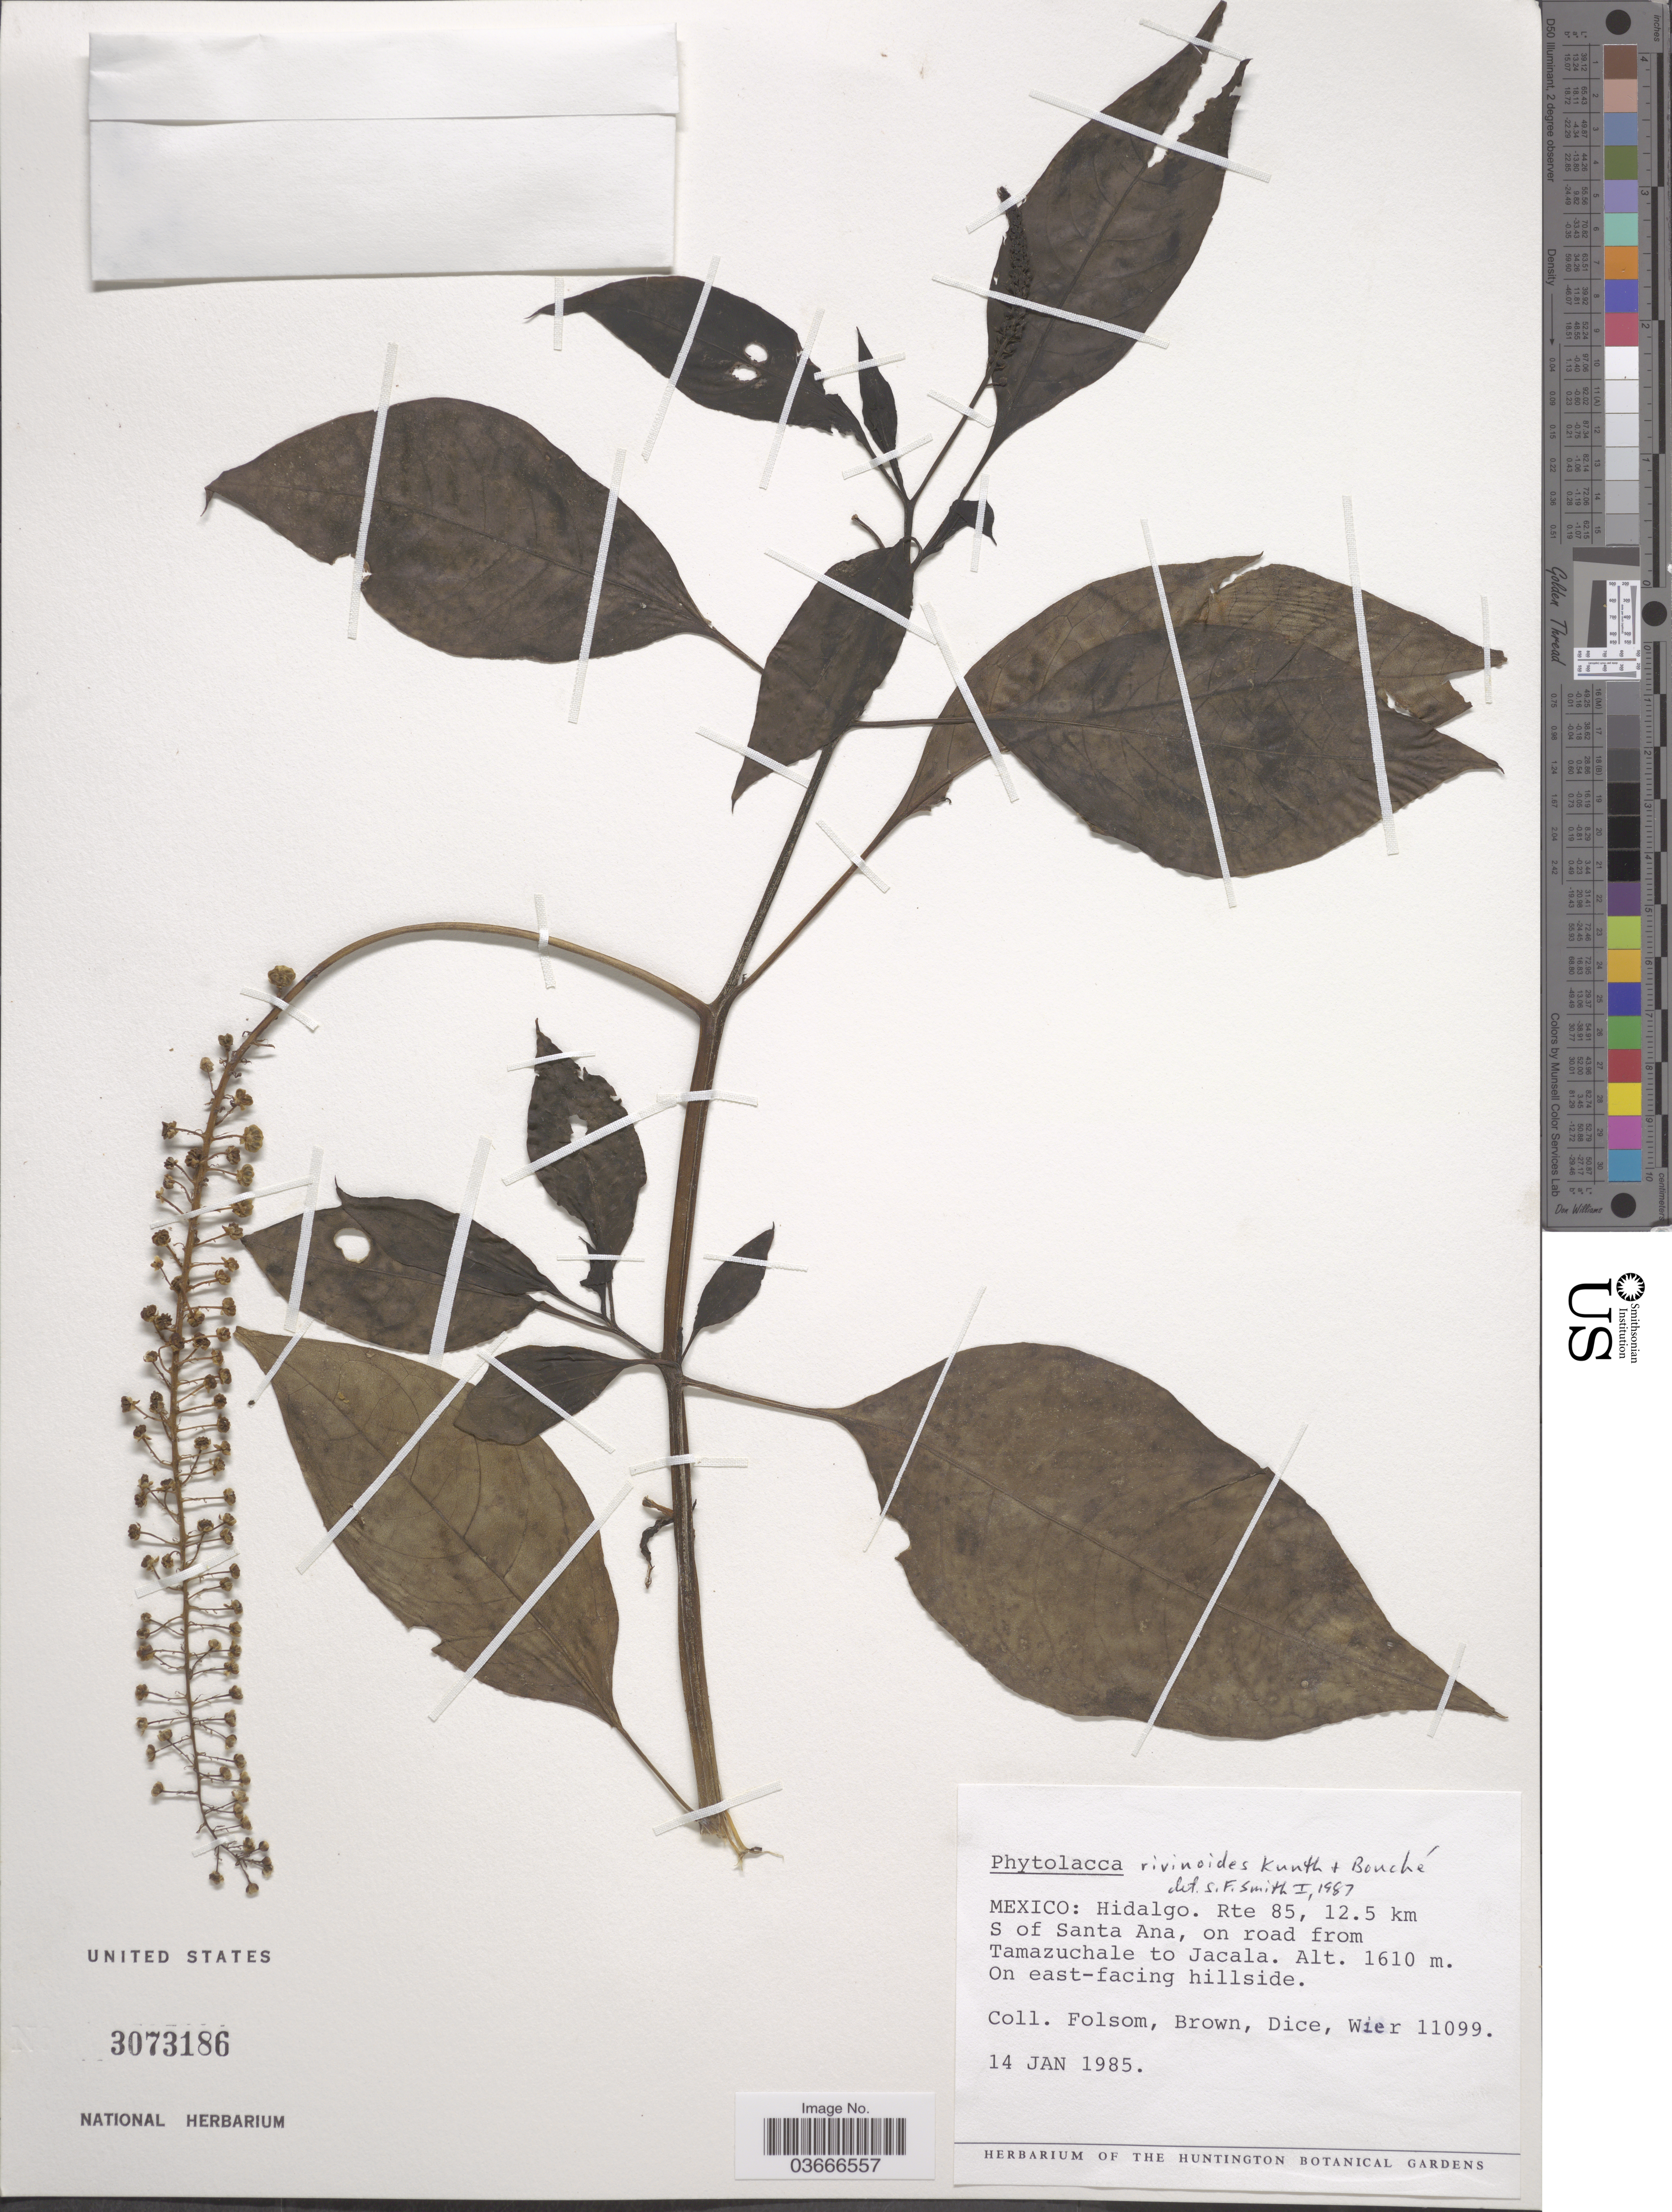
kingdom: Plantae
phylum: Tracheophyta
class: Magnoliopsida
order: Caryophyllales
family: Phytolaccaceae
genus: Phytolacca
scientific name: Phytolacca rivinoides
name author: Kunth & C.D. Bouché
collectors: Folsom, -- Brown, -. Dice & -. Wier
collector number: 11099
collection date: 1985-01-14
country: Mexico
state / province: Hidalgo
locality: Rte 85, 12.5 km S of Santa Ana, on road from Tamazuchale to Jacala. On east-facing hillside.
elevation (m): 1610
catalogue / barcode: US 3073186